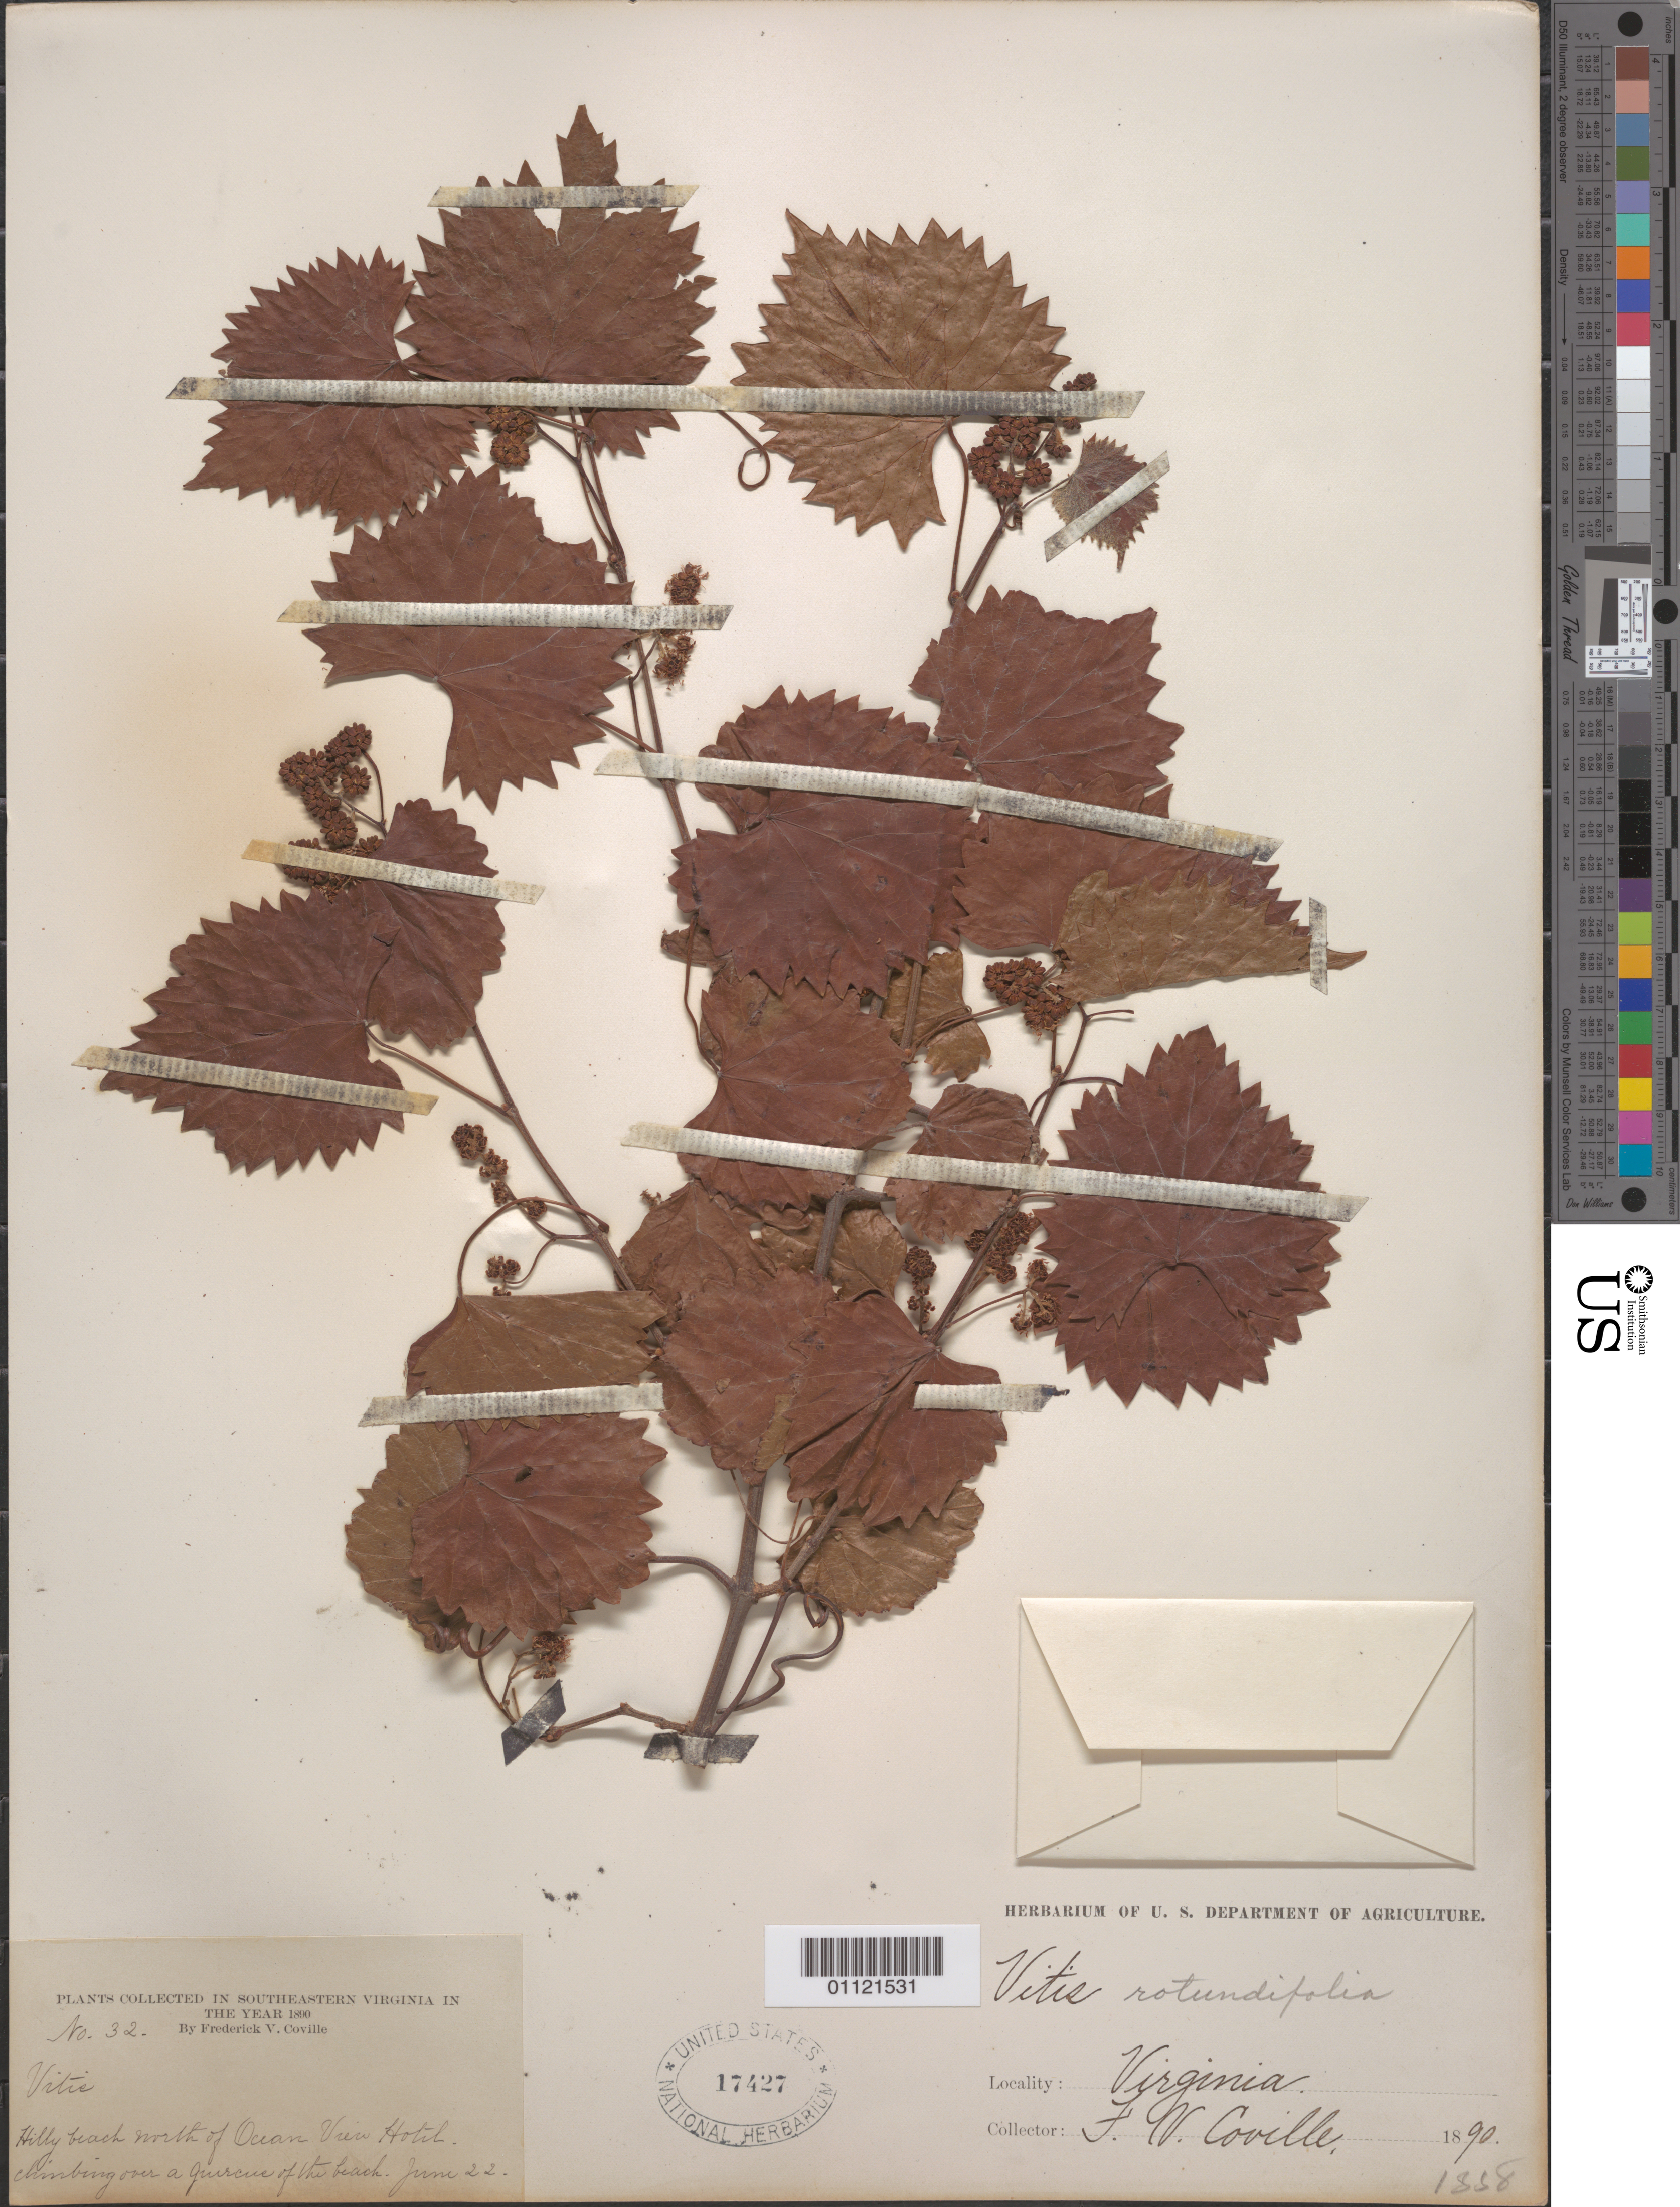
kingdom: Plantae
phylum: Tracheophyta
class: Magnoliopsida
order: Vitales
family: Vitaceae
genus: Vitis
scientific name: Vitis rotundifolia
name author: Michx.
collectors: F. V. Coville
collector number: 32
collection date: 1890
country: United States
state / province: Virginia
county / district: Rockingham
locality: north of Ocean View Hotel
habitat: Hilly beach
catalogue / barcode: US 17427